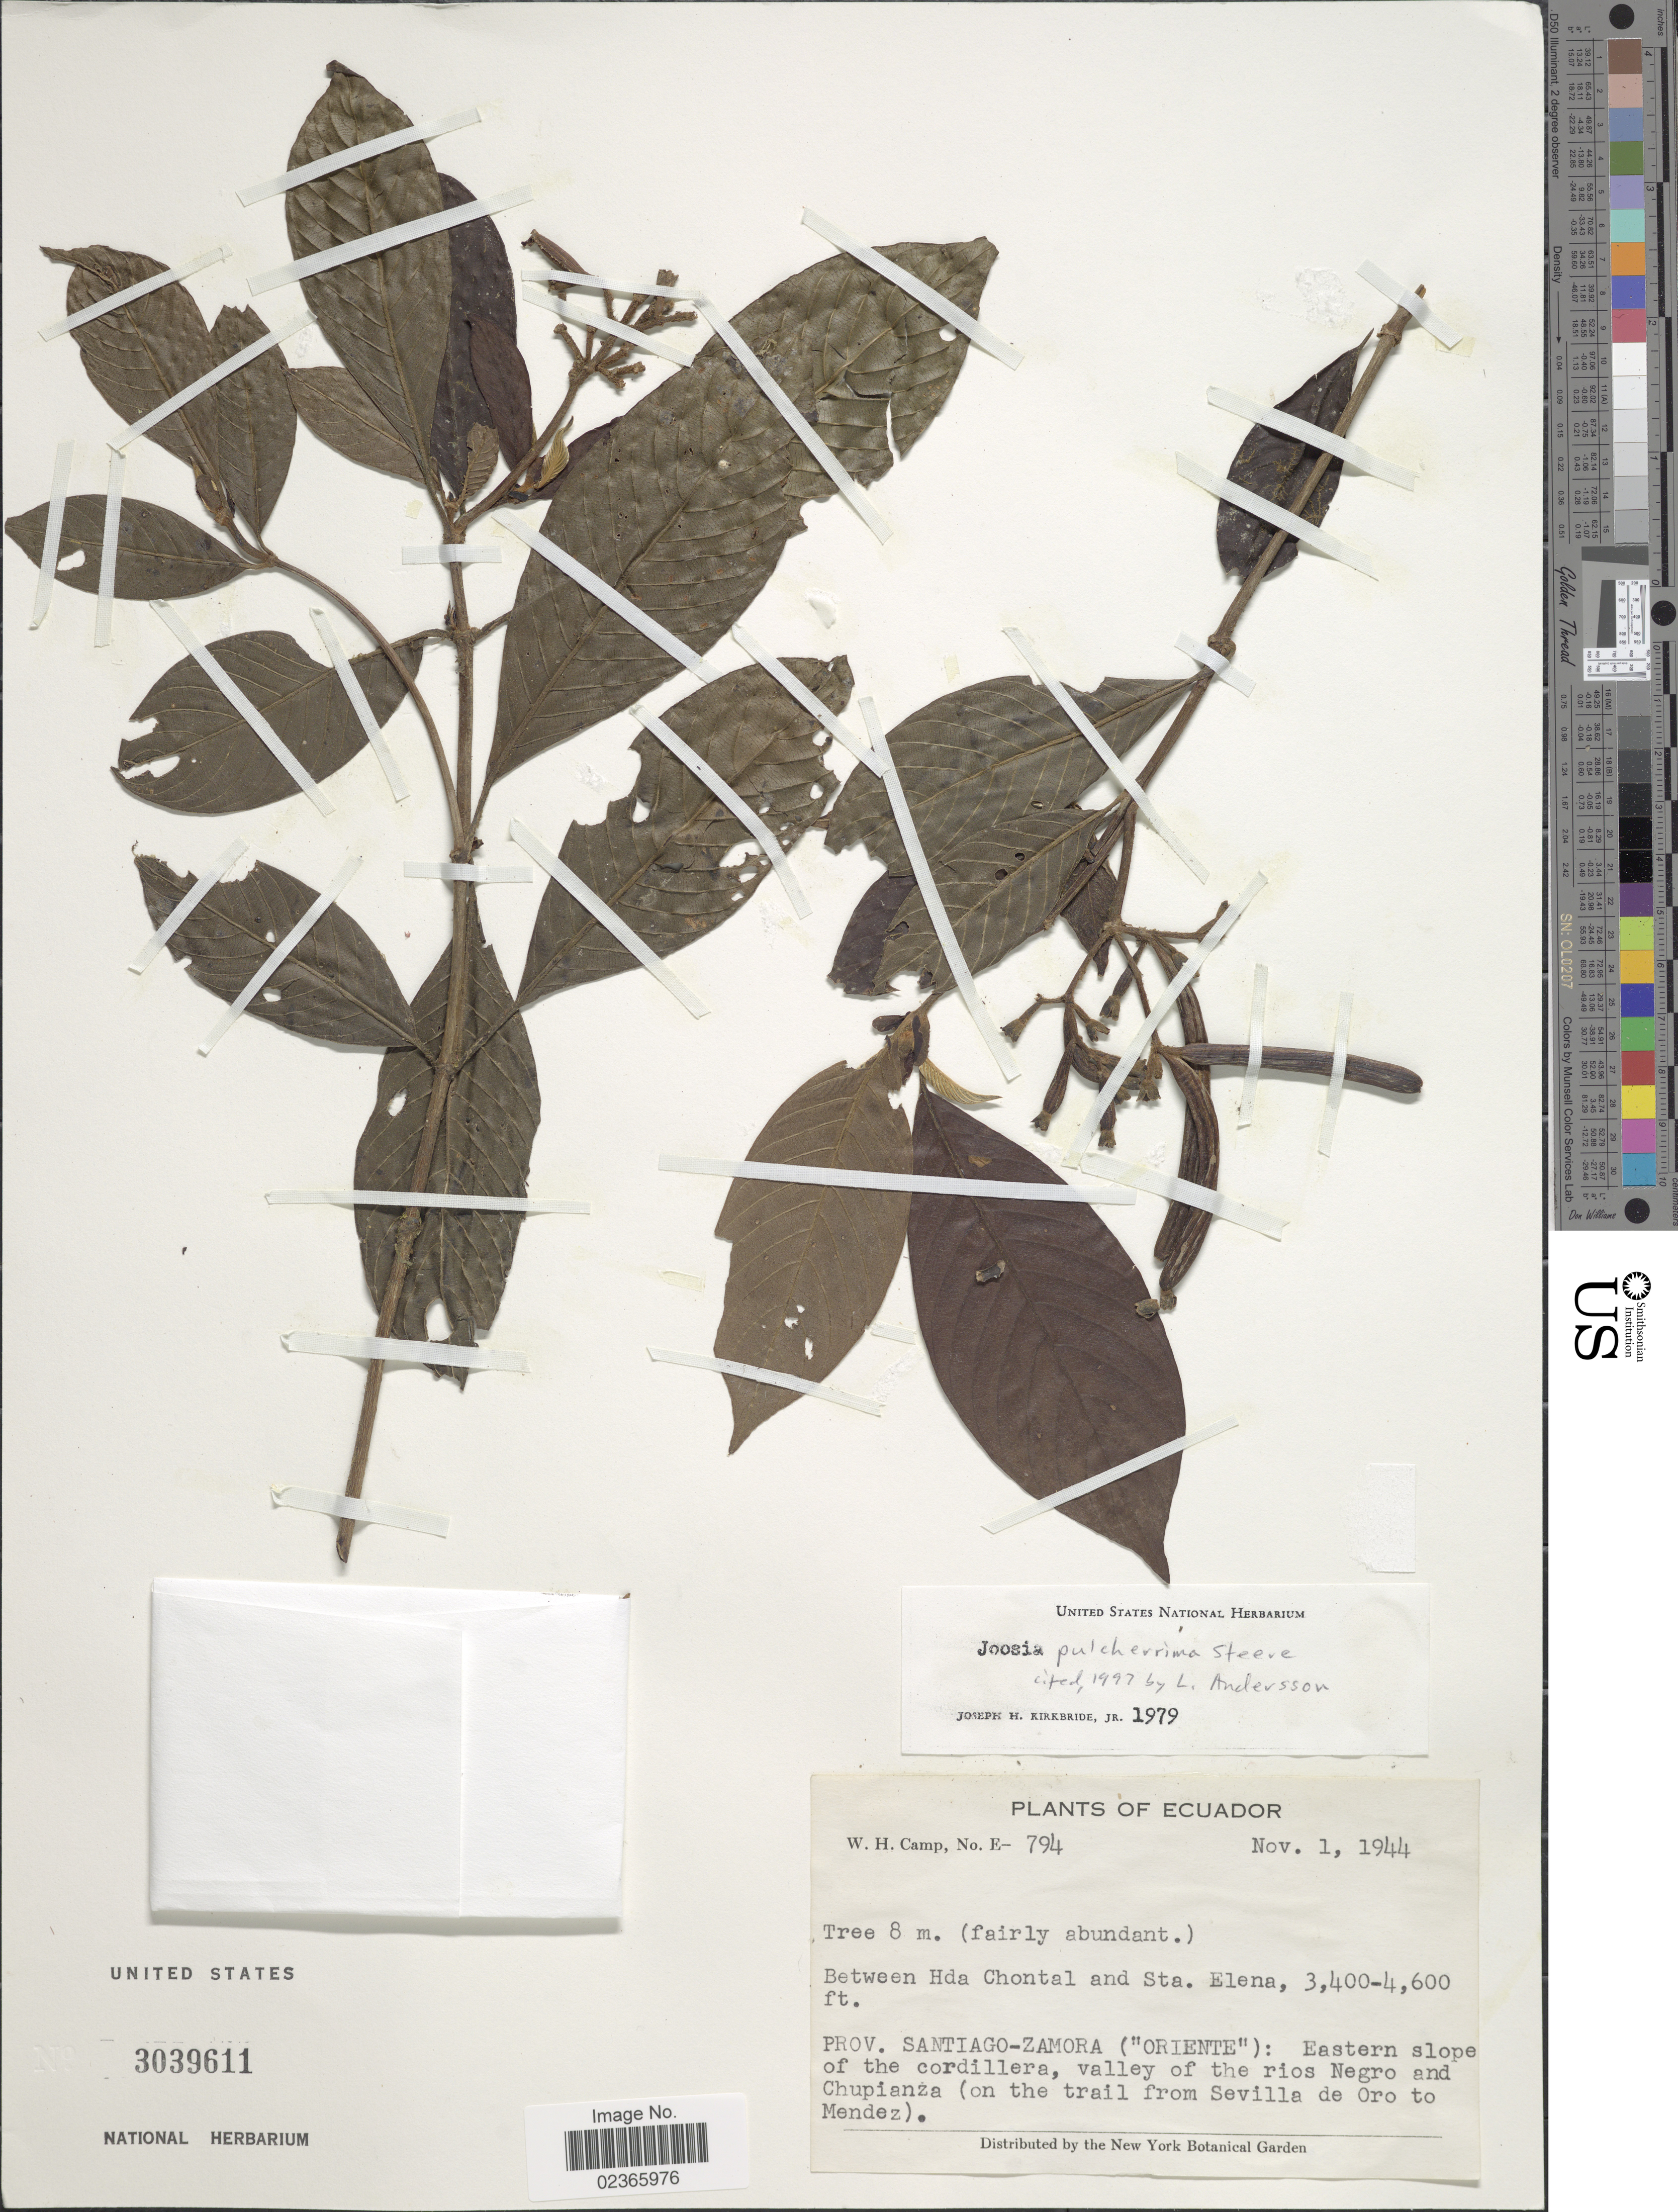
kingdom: Plantae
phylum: Tracheophyta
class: Magnoliopsida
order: Gentianales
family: Rubiaceae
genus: Joosia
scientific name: Joosia pulcherrima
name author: Steere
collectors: W. H. Camp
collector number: E-794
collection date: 1944-11-01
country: Ecuador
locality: Ecuador, Between Hda Chontal and Sta. Elena. Prov. Santiago-Zamora ( "Oriente"): Eastern slope of the cordillera, valley of the rios Negro and Chupianza (on the trail from Sevilla de Oro to Mendez).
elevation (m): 1036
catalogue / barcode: US 3039611